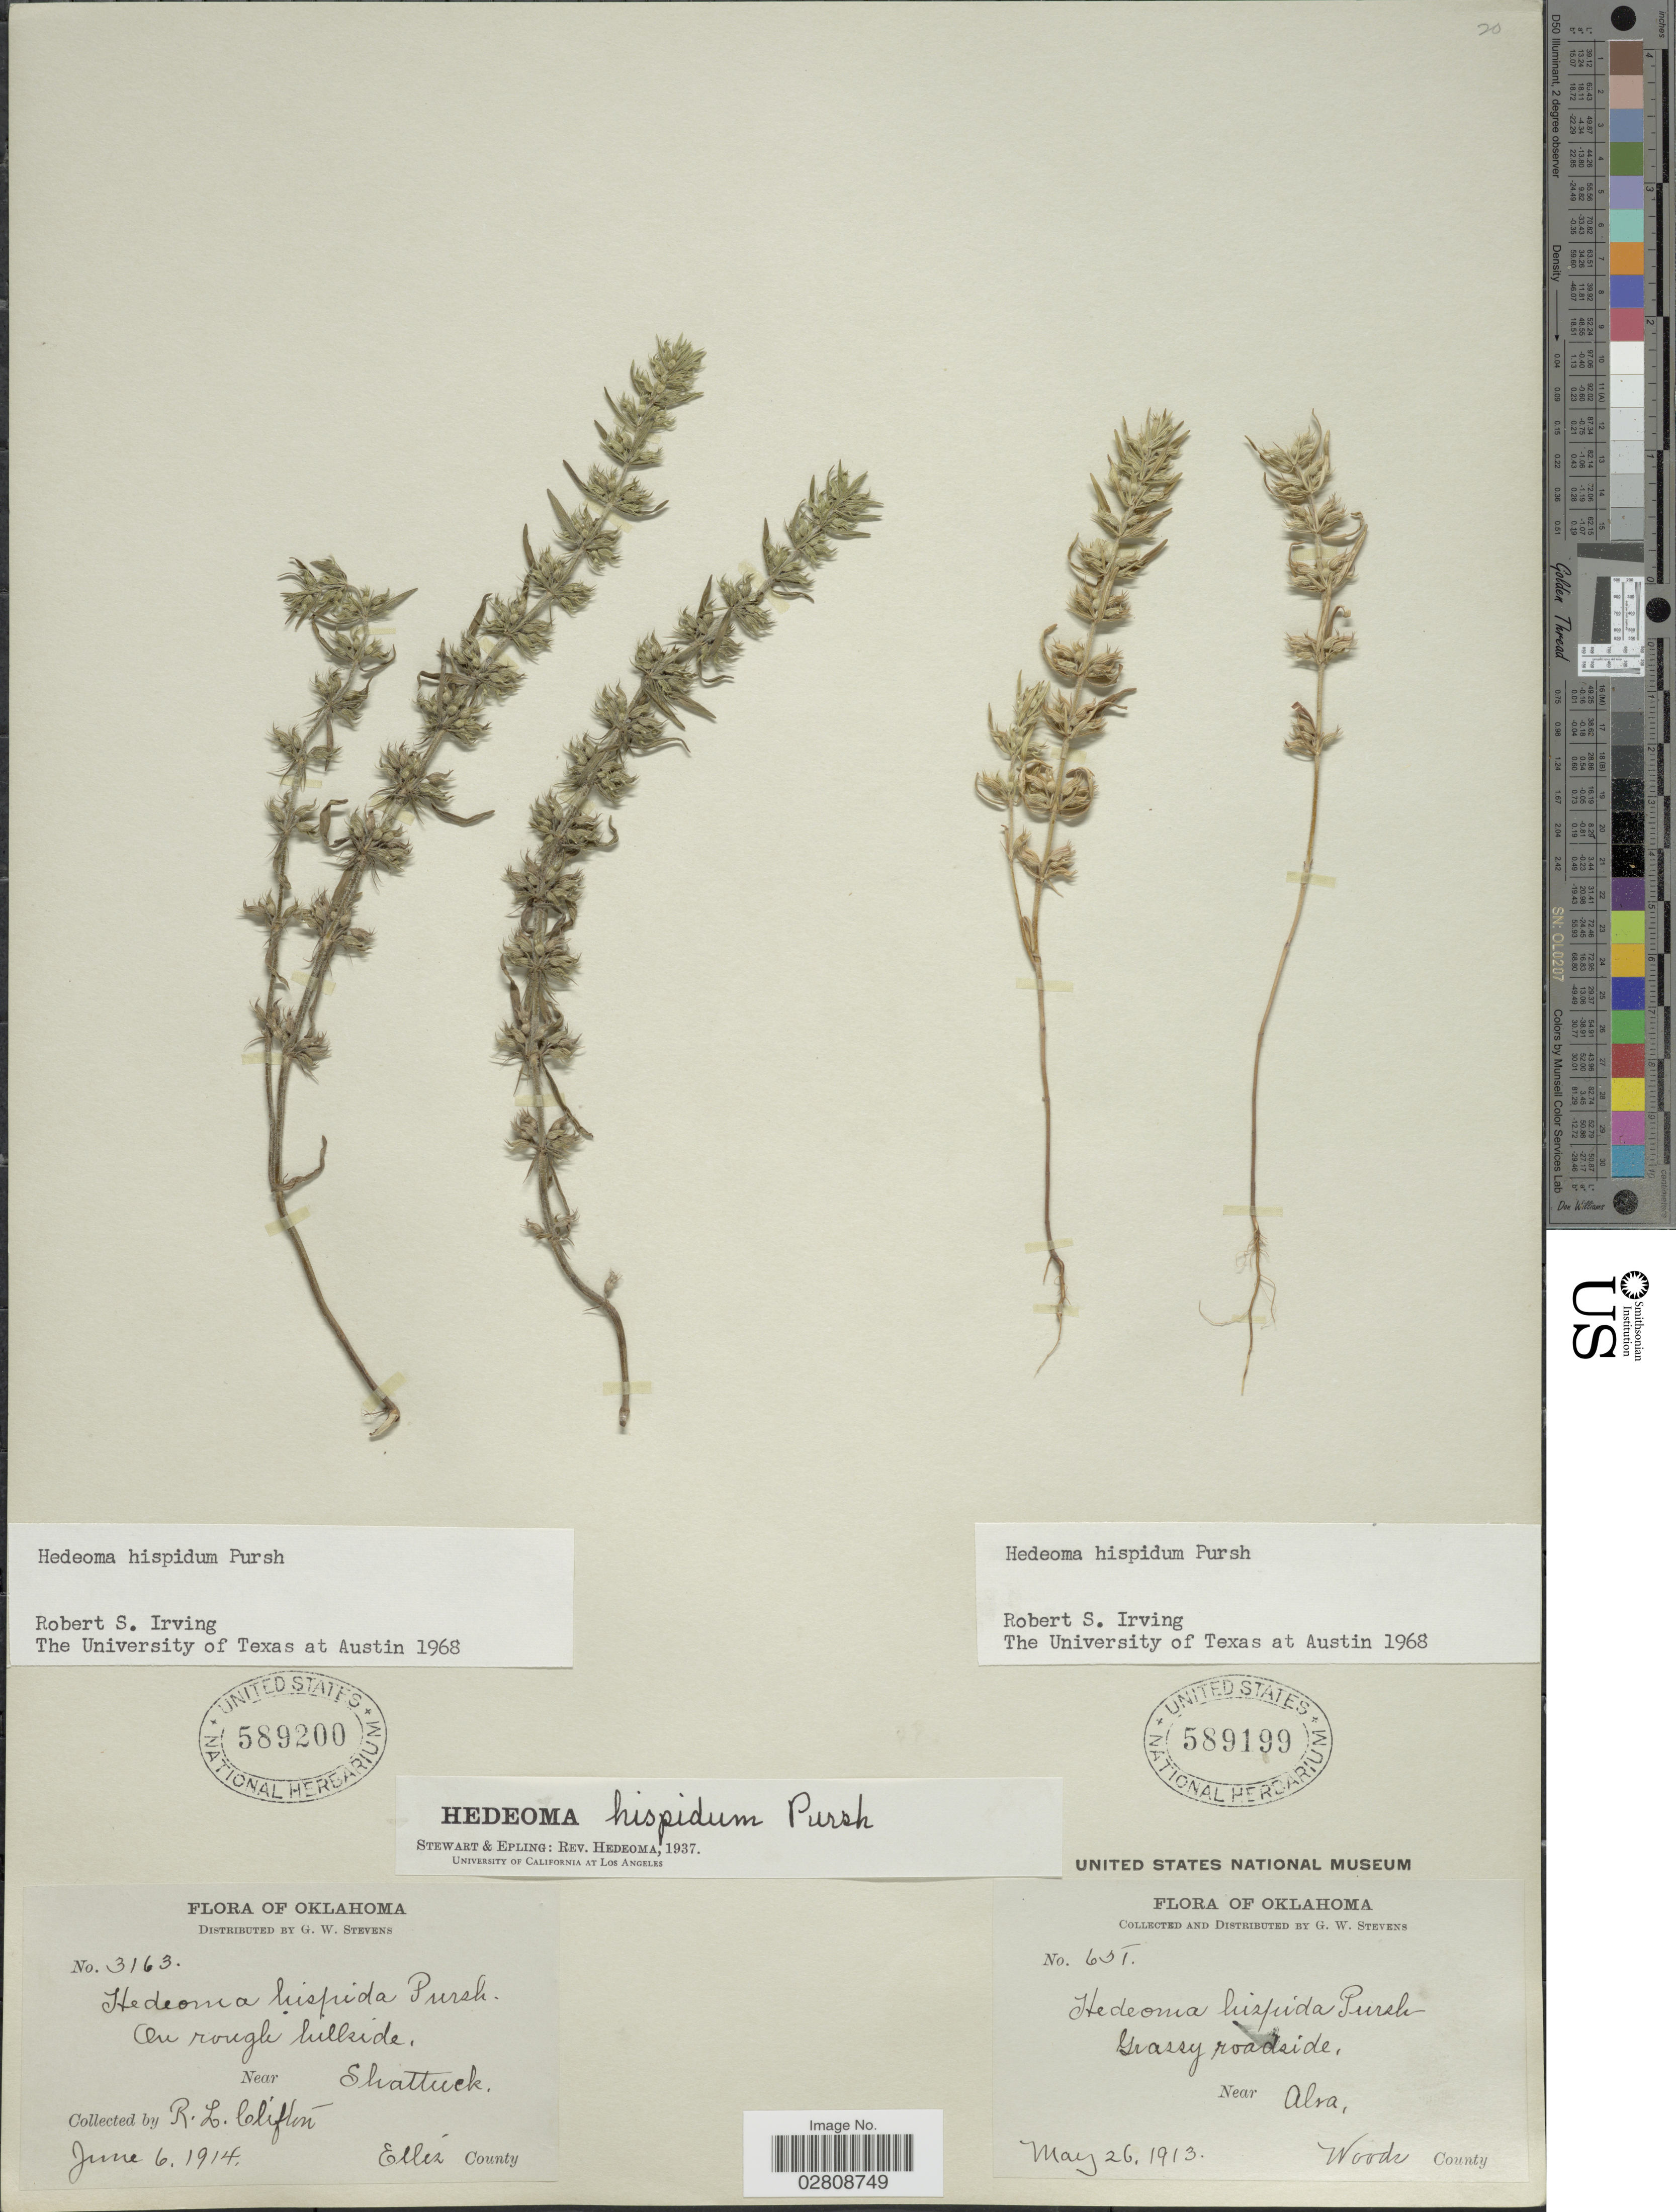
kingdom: Plantae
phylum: Tracheophyta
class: Magnoliopsida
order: Lamiales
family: Lamiaceae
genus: Hedeoma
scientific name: Hedeoma hispida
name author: Pursh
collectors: R. Clifton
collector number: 3163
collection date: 1914-06-06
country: United States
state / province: Oklahoma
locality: On rough hillside, Near Shattuck, Ellis County.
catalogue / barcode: US 589200-2